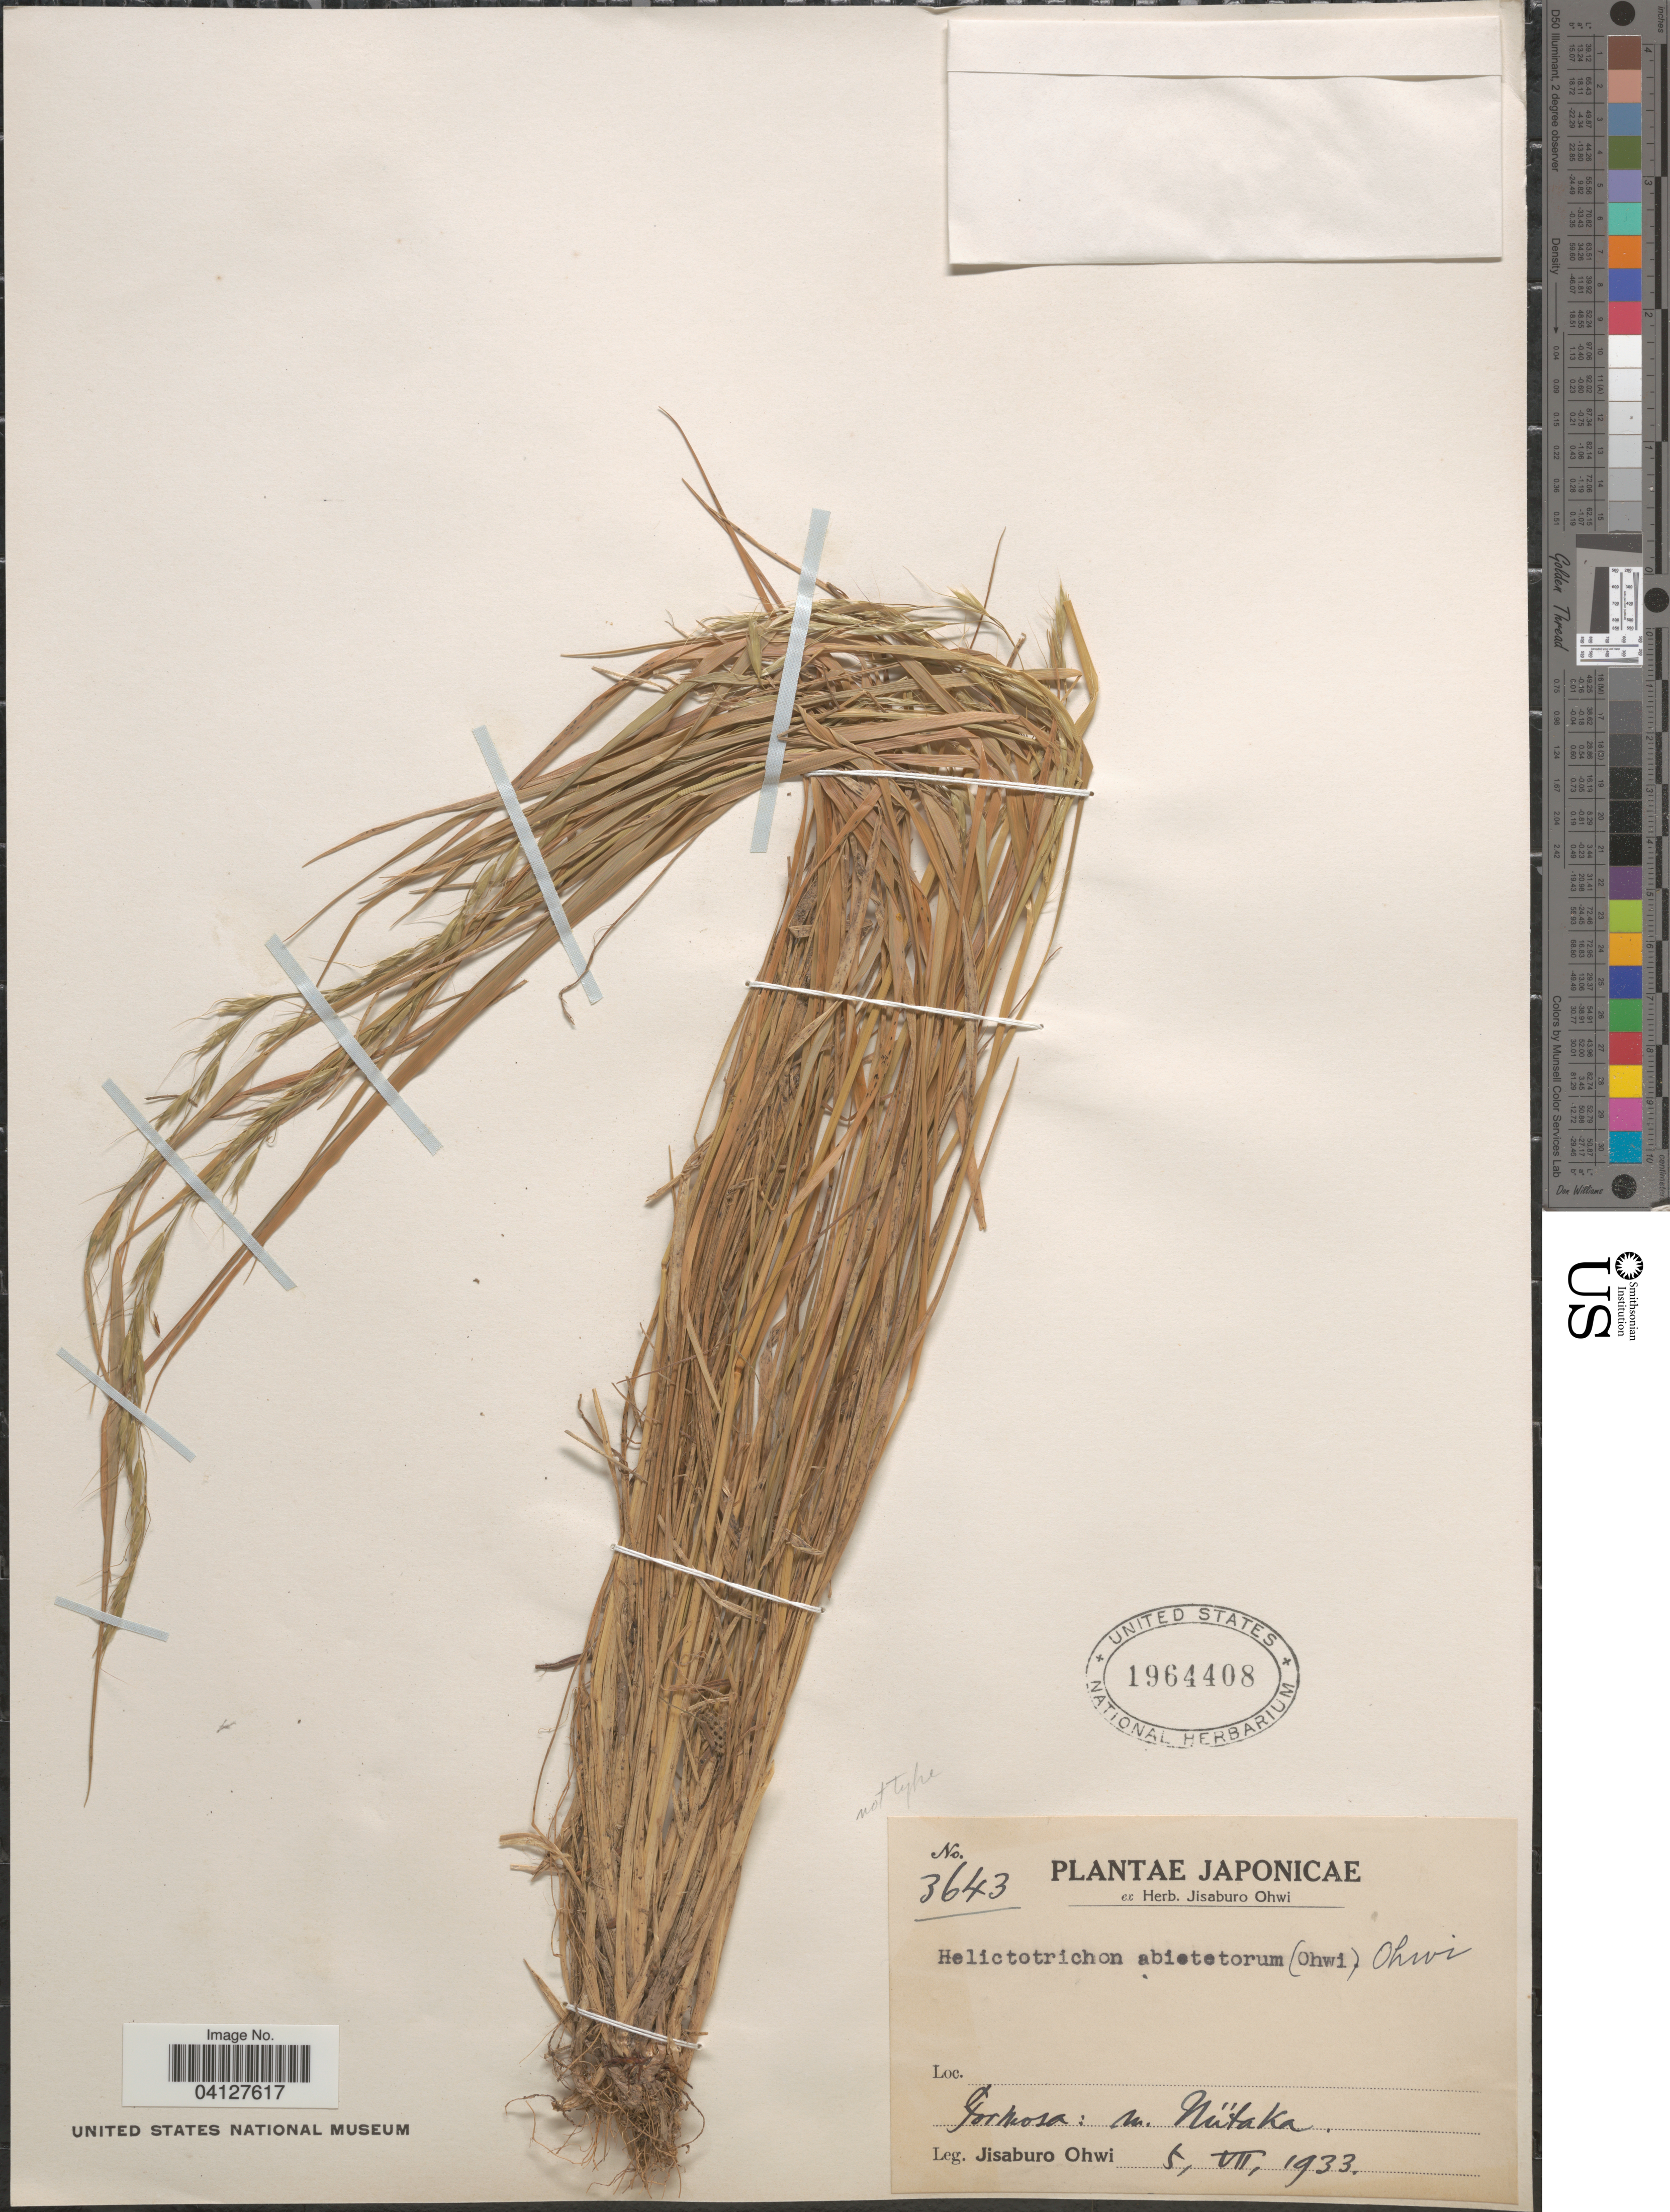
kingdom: Plantae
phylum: Tracheophyta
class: Liliopsida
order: Poales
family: Poaceae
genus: Helictotrichon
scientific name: Helictotrichon abietetorum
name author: (Ohwi) Ohwi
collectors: J. Ohwi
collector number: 3643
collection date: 1933-07-05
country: Taiwan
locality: Formosa: m. Nütaka.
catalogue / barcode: US 1964408